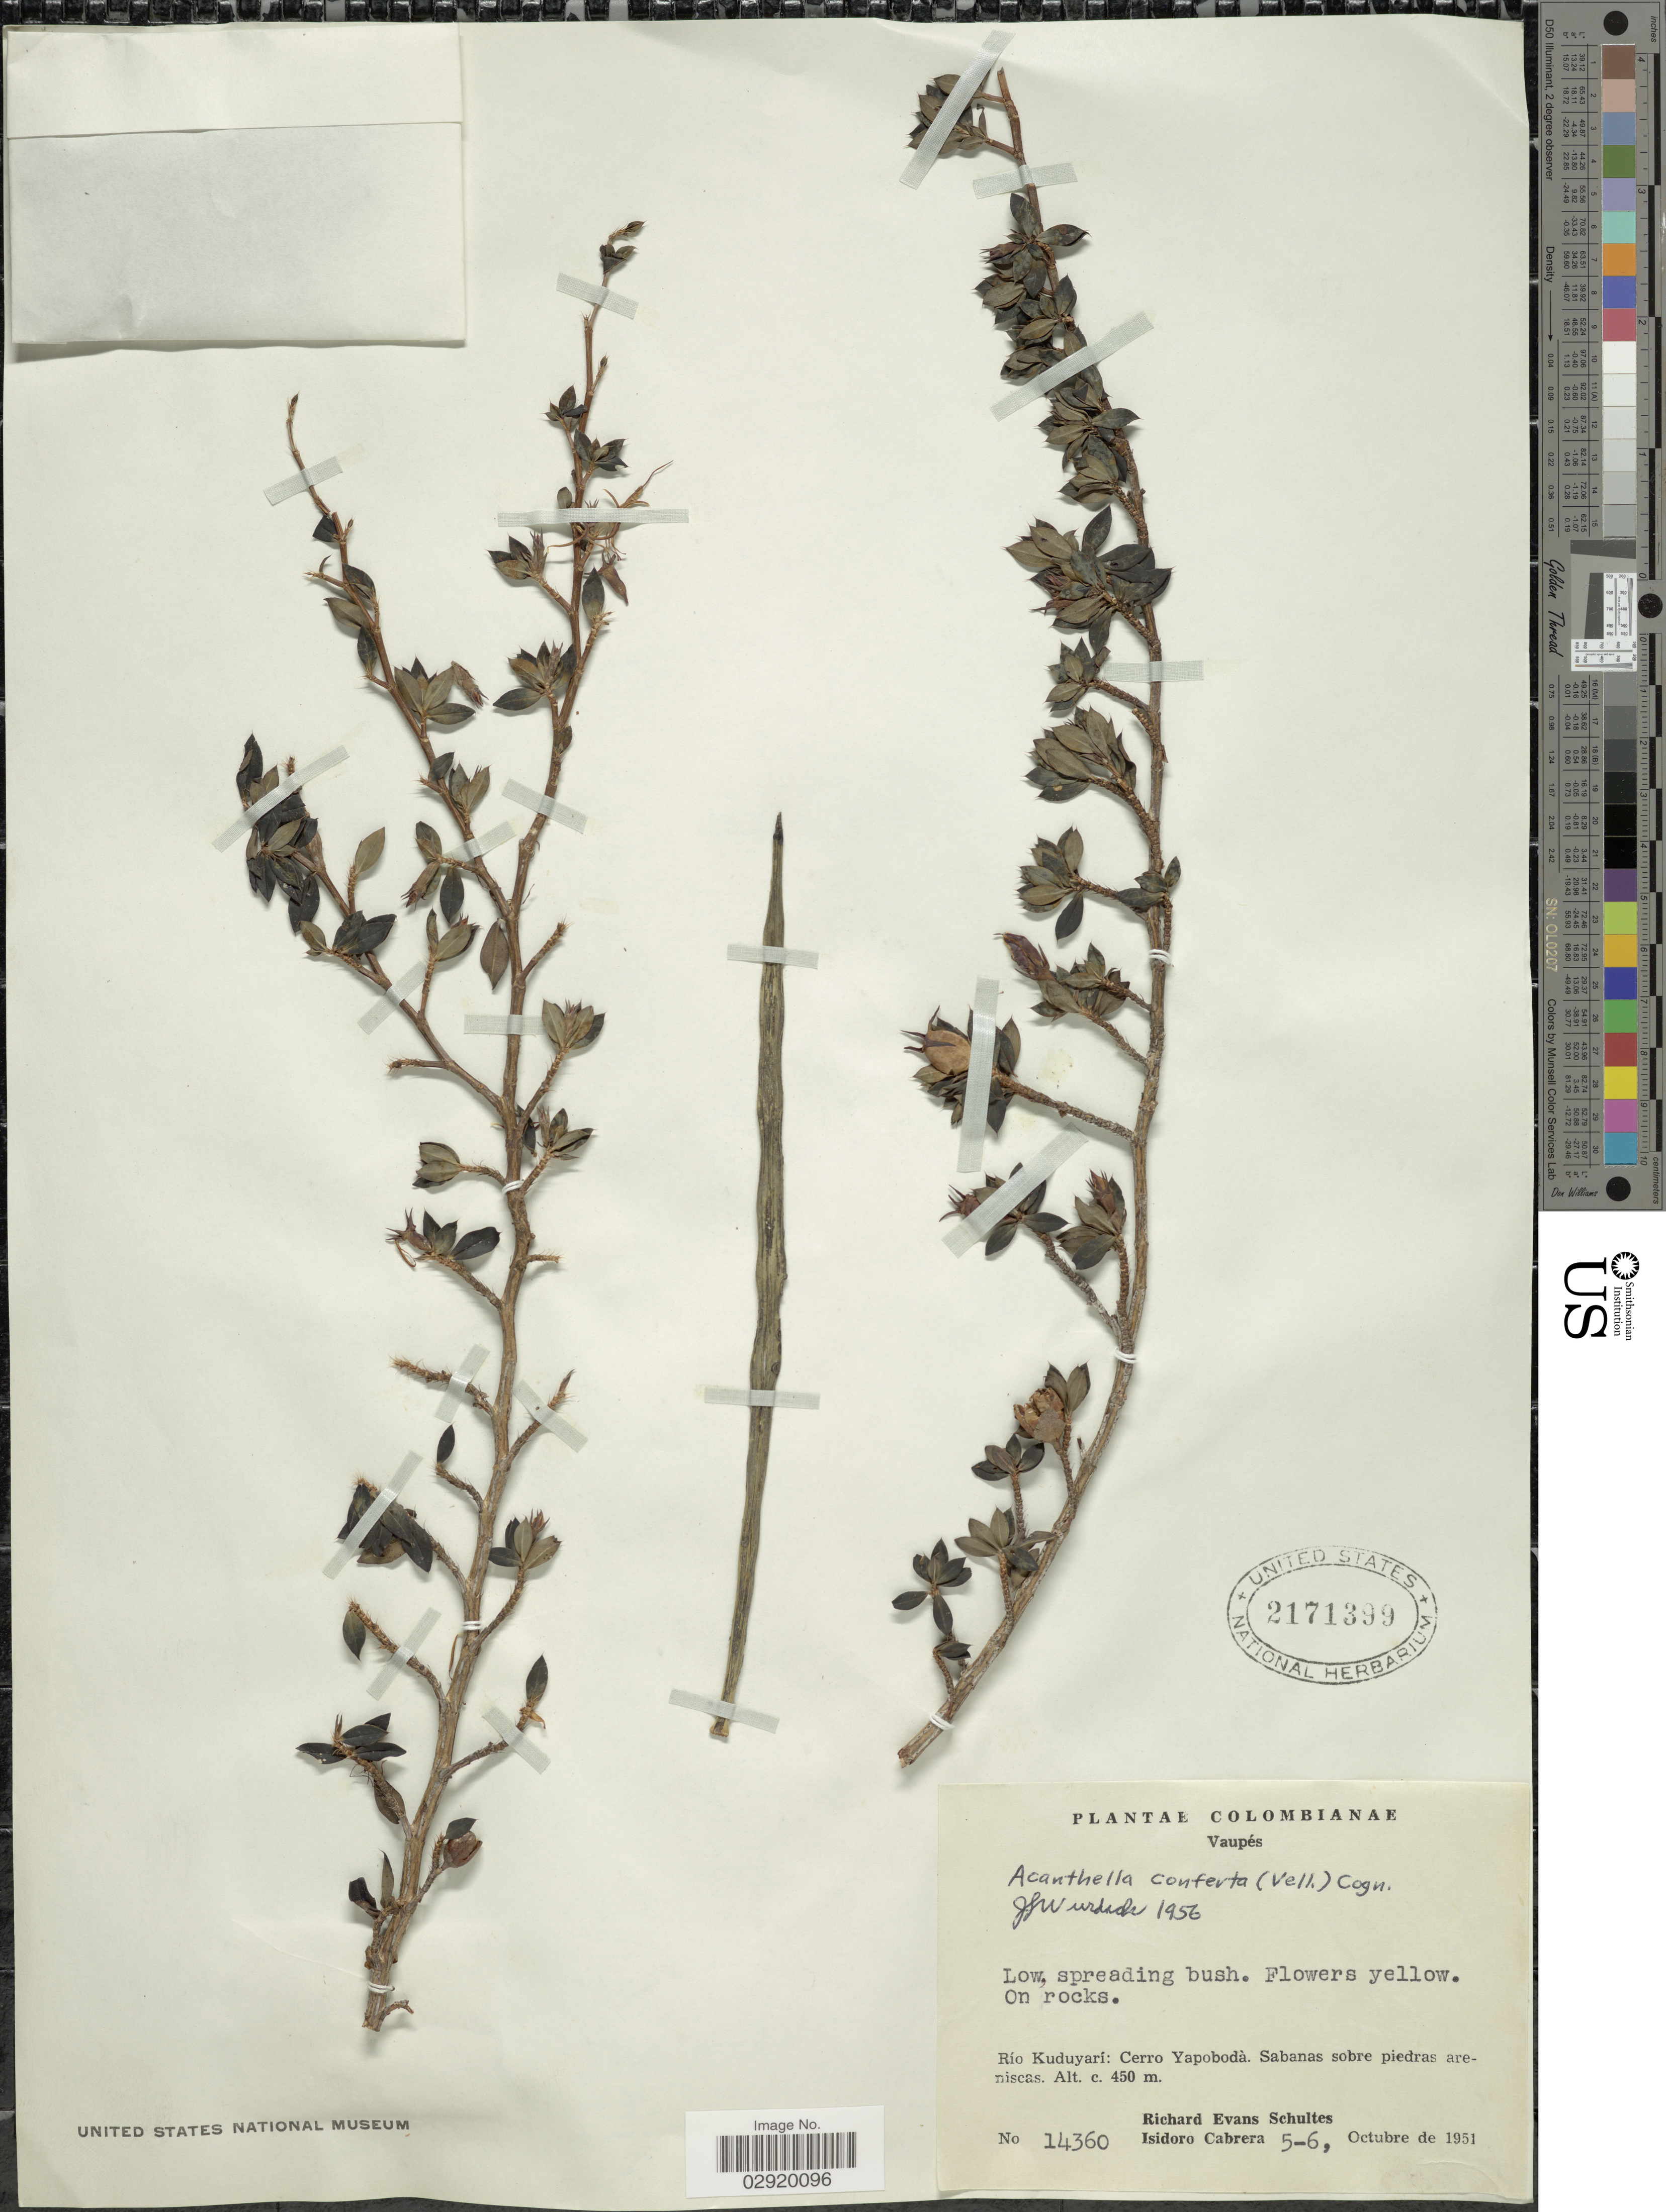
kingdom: Plantae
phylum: Tracheophyta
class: Magnoliopsida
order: Myrtales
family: Melastomataceae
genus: Acanthella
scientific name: Acanthella sprucei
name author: Benth. & Hook. f.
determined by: Nunes da Silva, Diego, (RB), Jardim Botanico do Rio de Janeiro - Herbario (BRAZIL)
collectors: R. E. Schultes & I. Cabrera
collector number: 14360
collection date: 1951-10-05/1951-10-06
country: Colombia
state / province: Vaupés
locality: Río Kuduyarí: Cerro Yapobodà. Sabanas sobre piedras areniscas.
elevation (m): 450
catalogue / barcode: US 2171399